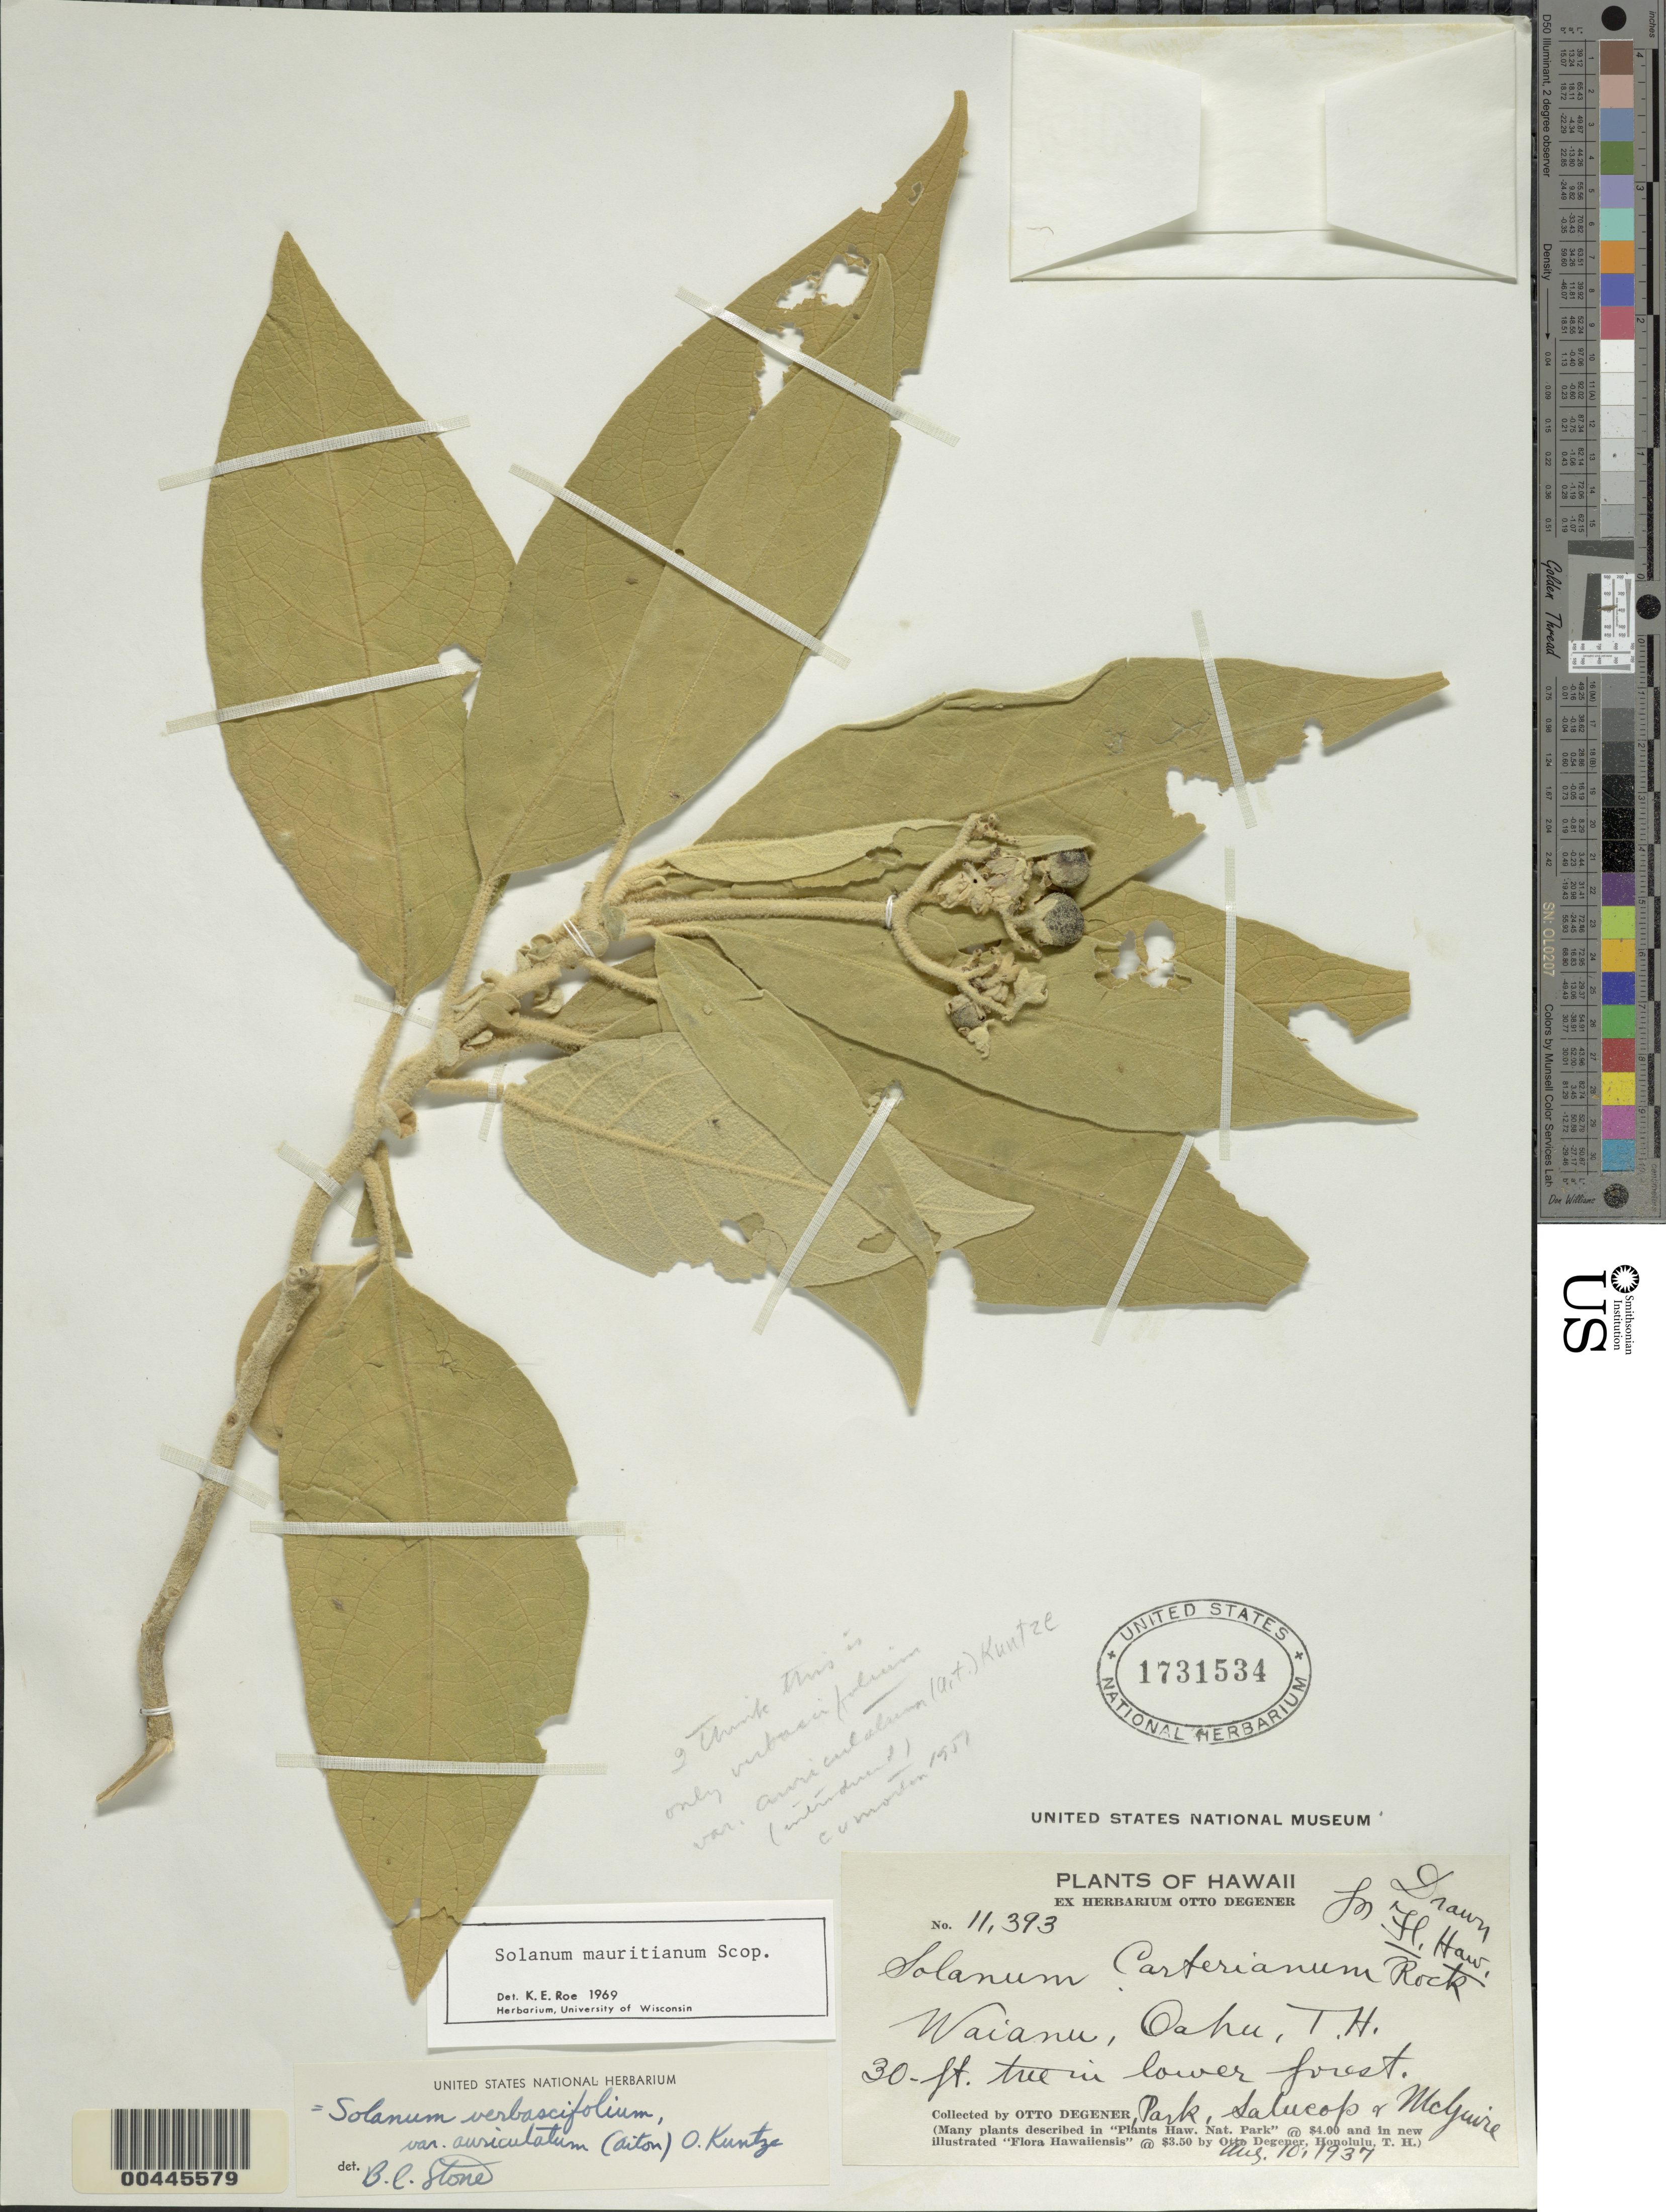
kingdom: Plantae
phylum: Tracheophyta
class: Magnoliopsida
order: Solanales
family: Solanaceae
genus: Solanum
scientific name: Solanum mauritianum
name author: Scop.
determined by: Roe, K. E.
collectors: O. Degener, Park, -- Salucop & McGuire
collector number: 11393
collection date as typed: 10 Aug 1937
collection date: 1937-08-10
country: United States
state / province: Hawaii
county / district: Honolulu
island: Oahu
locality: Waianu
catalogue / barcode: US 1731534